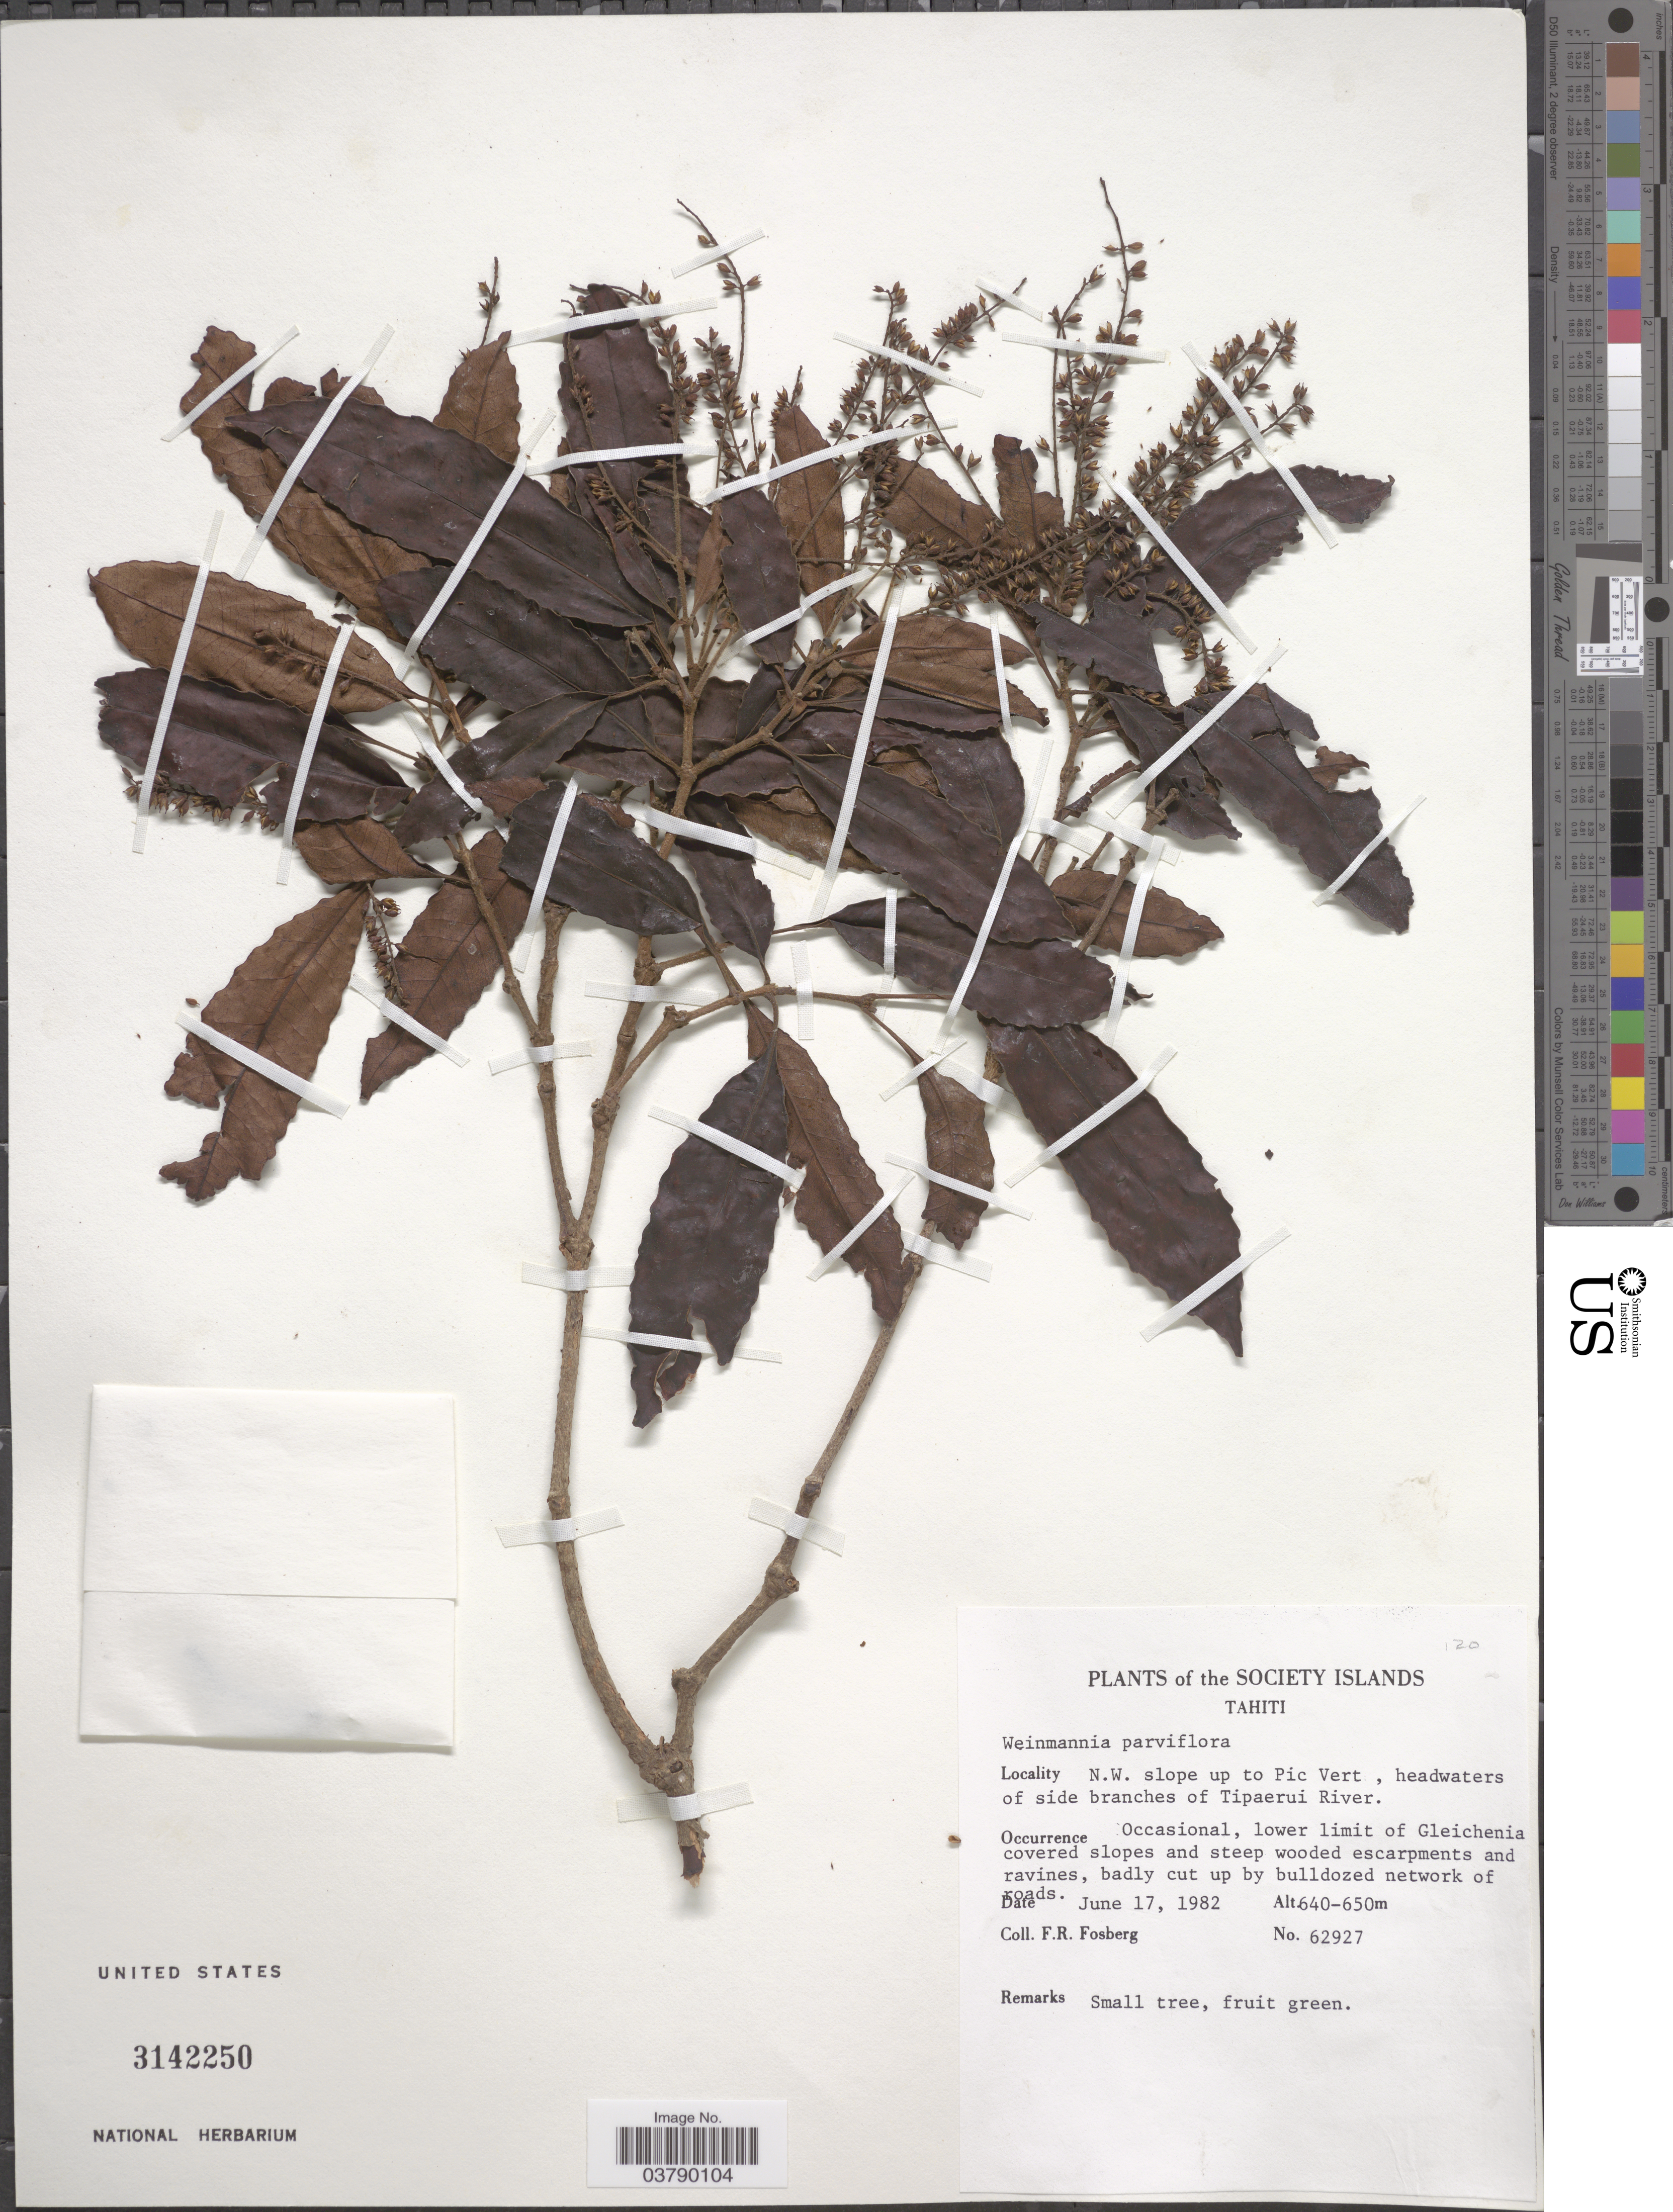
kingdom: Plantae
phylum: Tracheophyta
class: Magnoliopsida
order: Oxalidales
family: Cunoniaceae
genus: Pterophylla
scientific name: Pterophylla parviflora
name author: (G. Forst.) Pillon & H.C. Hopkins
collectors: F. R. Fosberg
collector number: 62927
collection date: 1982-06-17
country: French Polynesia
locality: Society Islands. Tahiti. N.W. slope up to Pic Vert, headwaters of side branches of Tipaerui River.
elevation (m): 640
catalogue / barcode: US 3142250